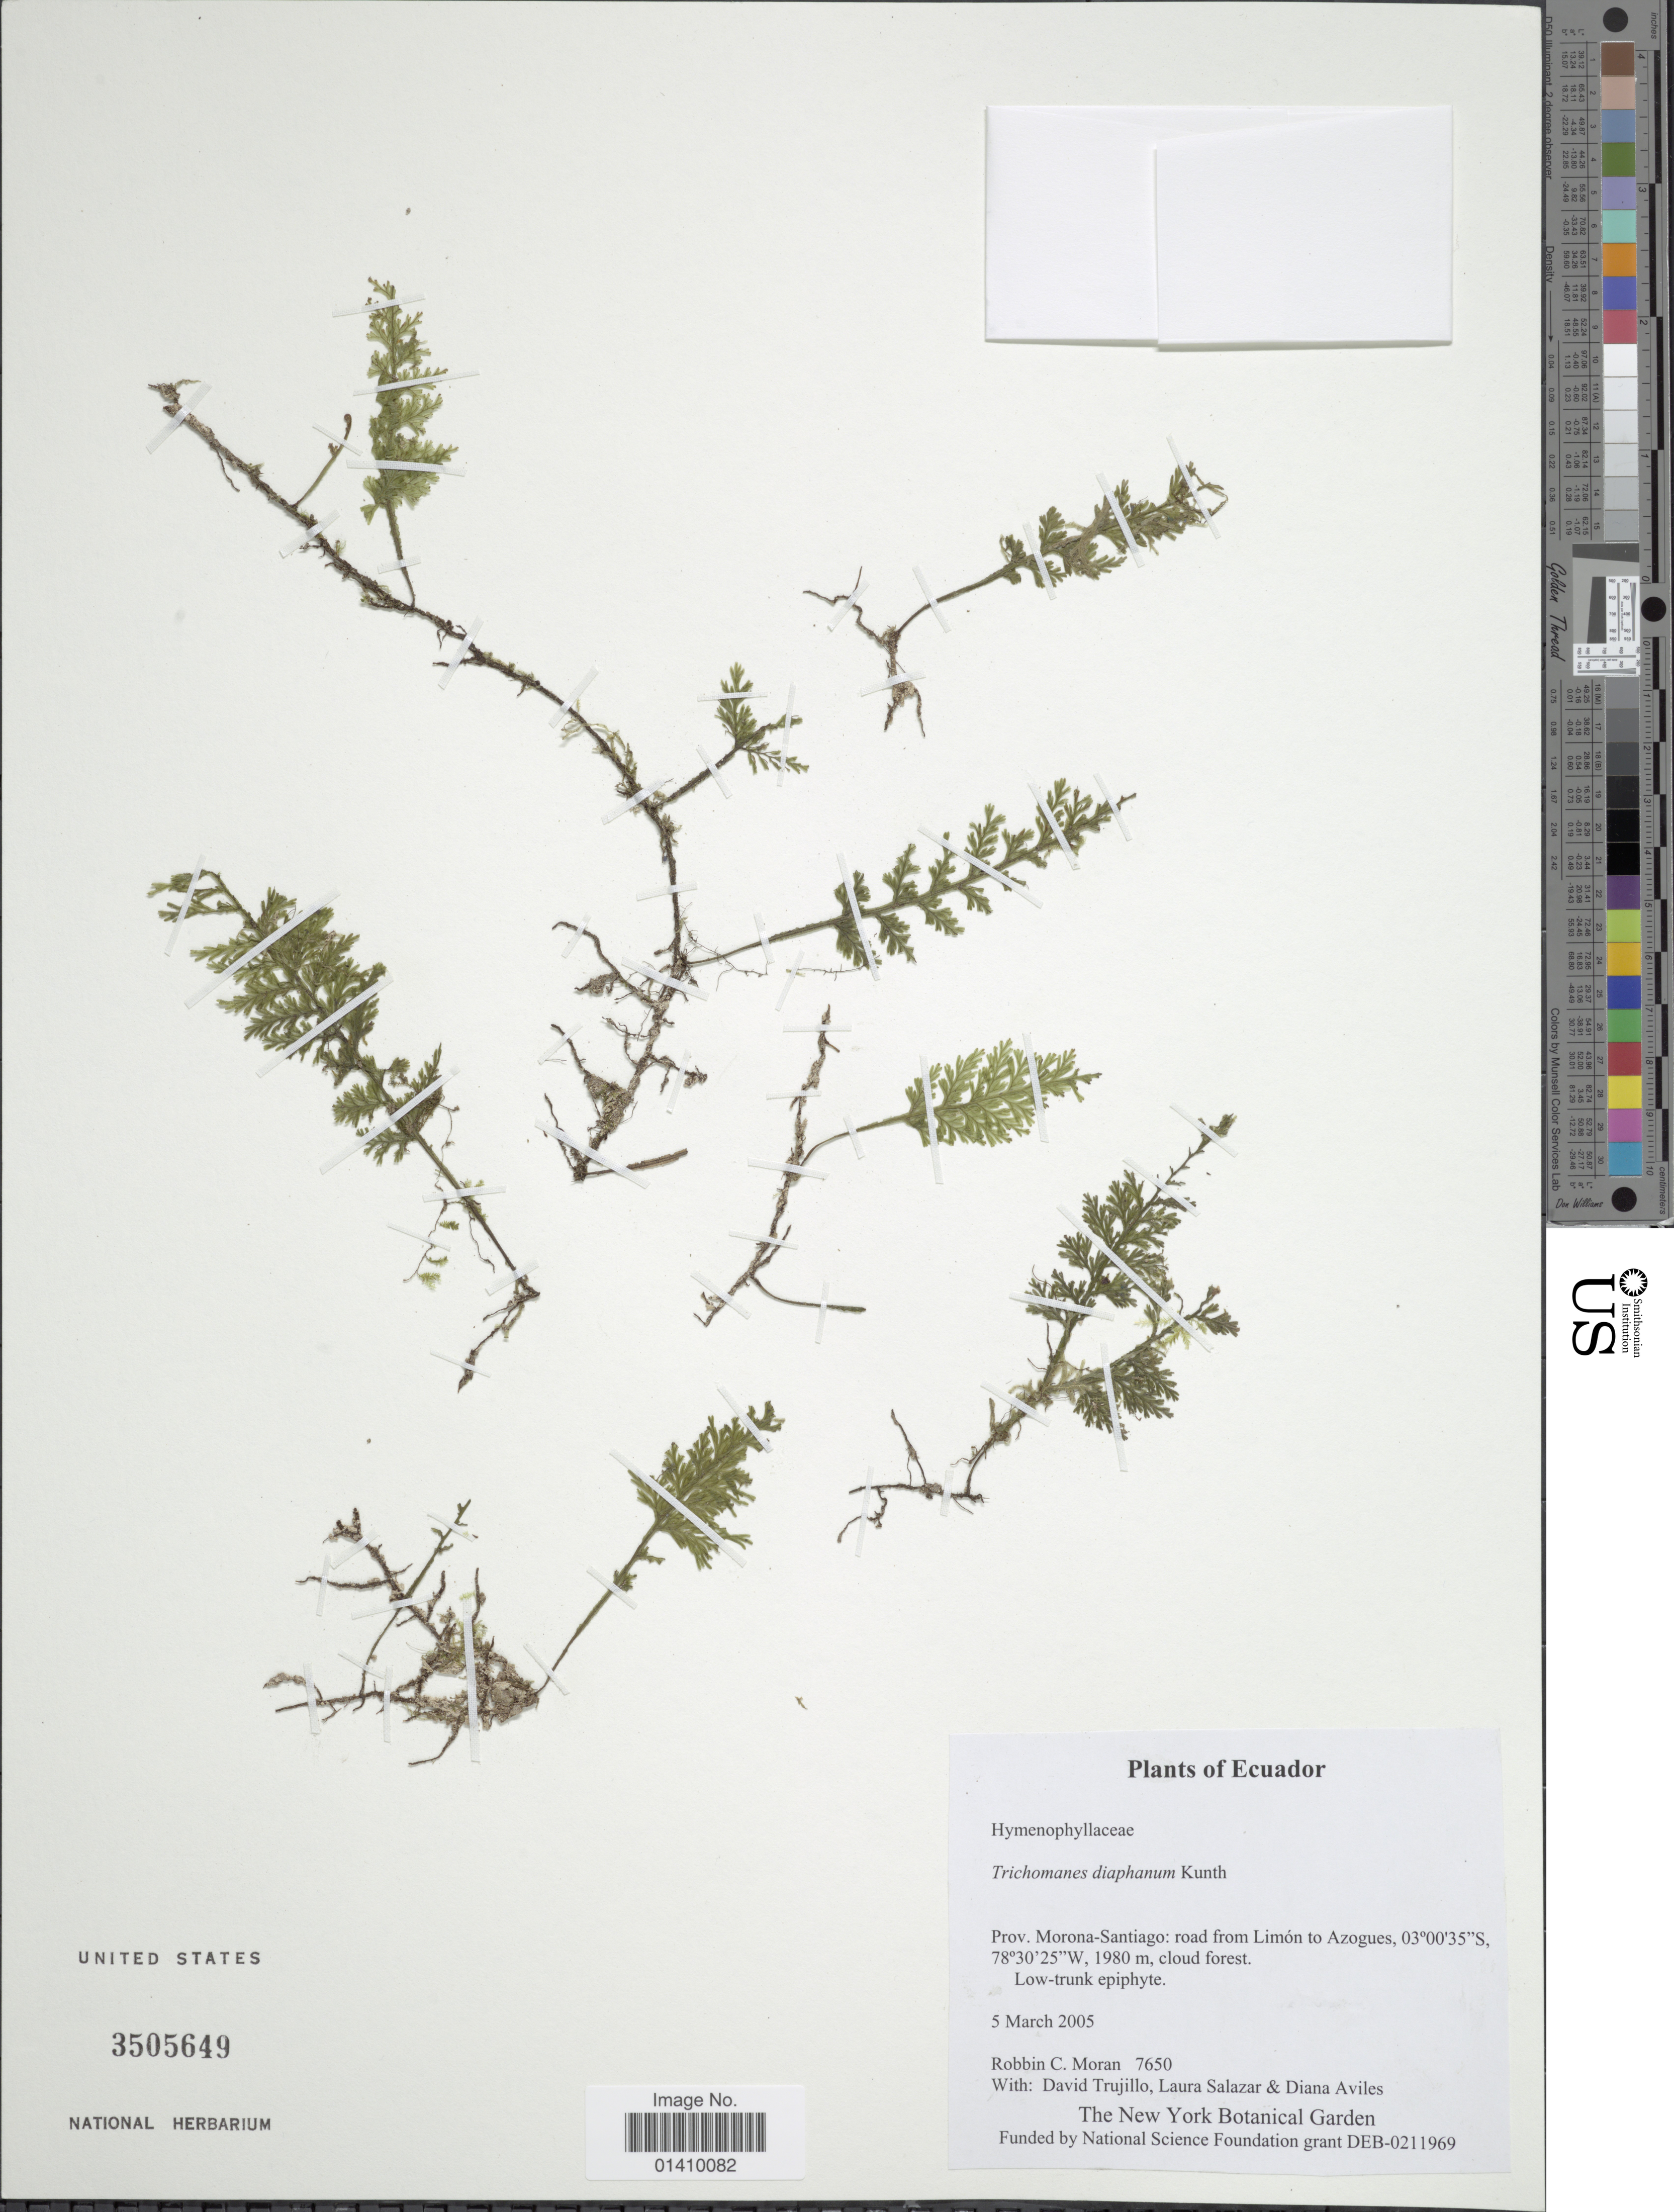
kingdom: Plantae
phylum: Tracheophyta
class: Polypodiopsida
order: Hymenophyllales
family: Hymenophyllaceae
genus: Polyphlebium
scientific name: Polyphlebium diaphanum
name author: (Kunth) Ebihara & Dubuisson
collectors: R. C. Moran, D. Trujillo, L. Salazar & D. Aviles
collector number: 7650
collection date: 2005-03-05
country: Ecuador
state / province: Morona-Santiago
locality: Prov. Morona-Santiago road from Limon to Aogues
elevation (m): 1980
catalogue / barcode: US 3505649